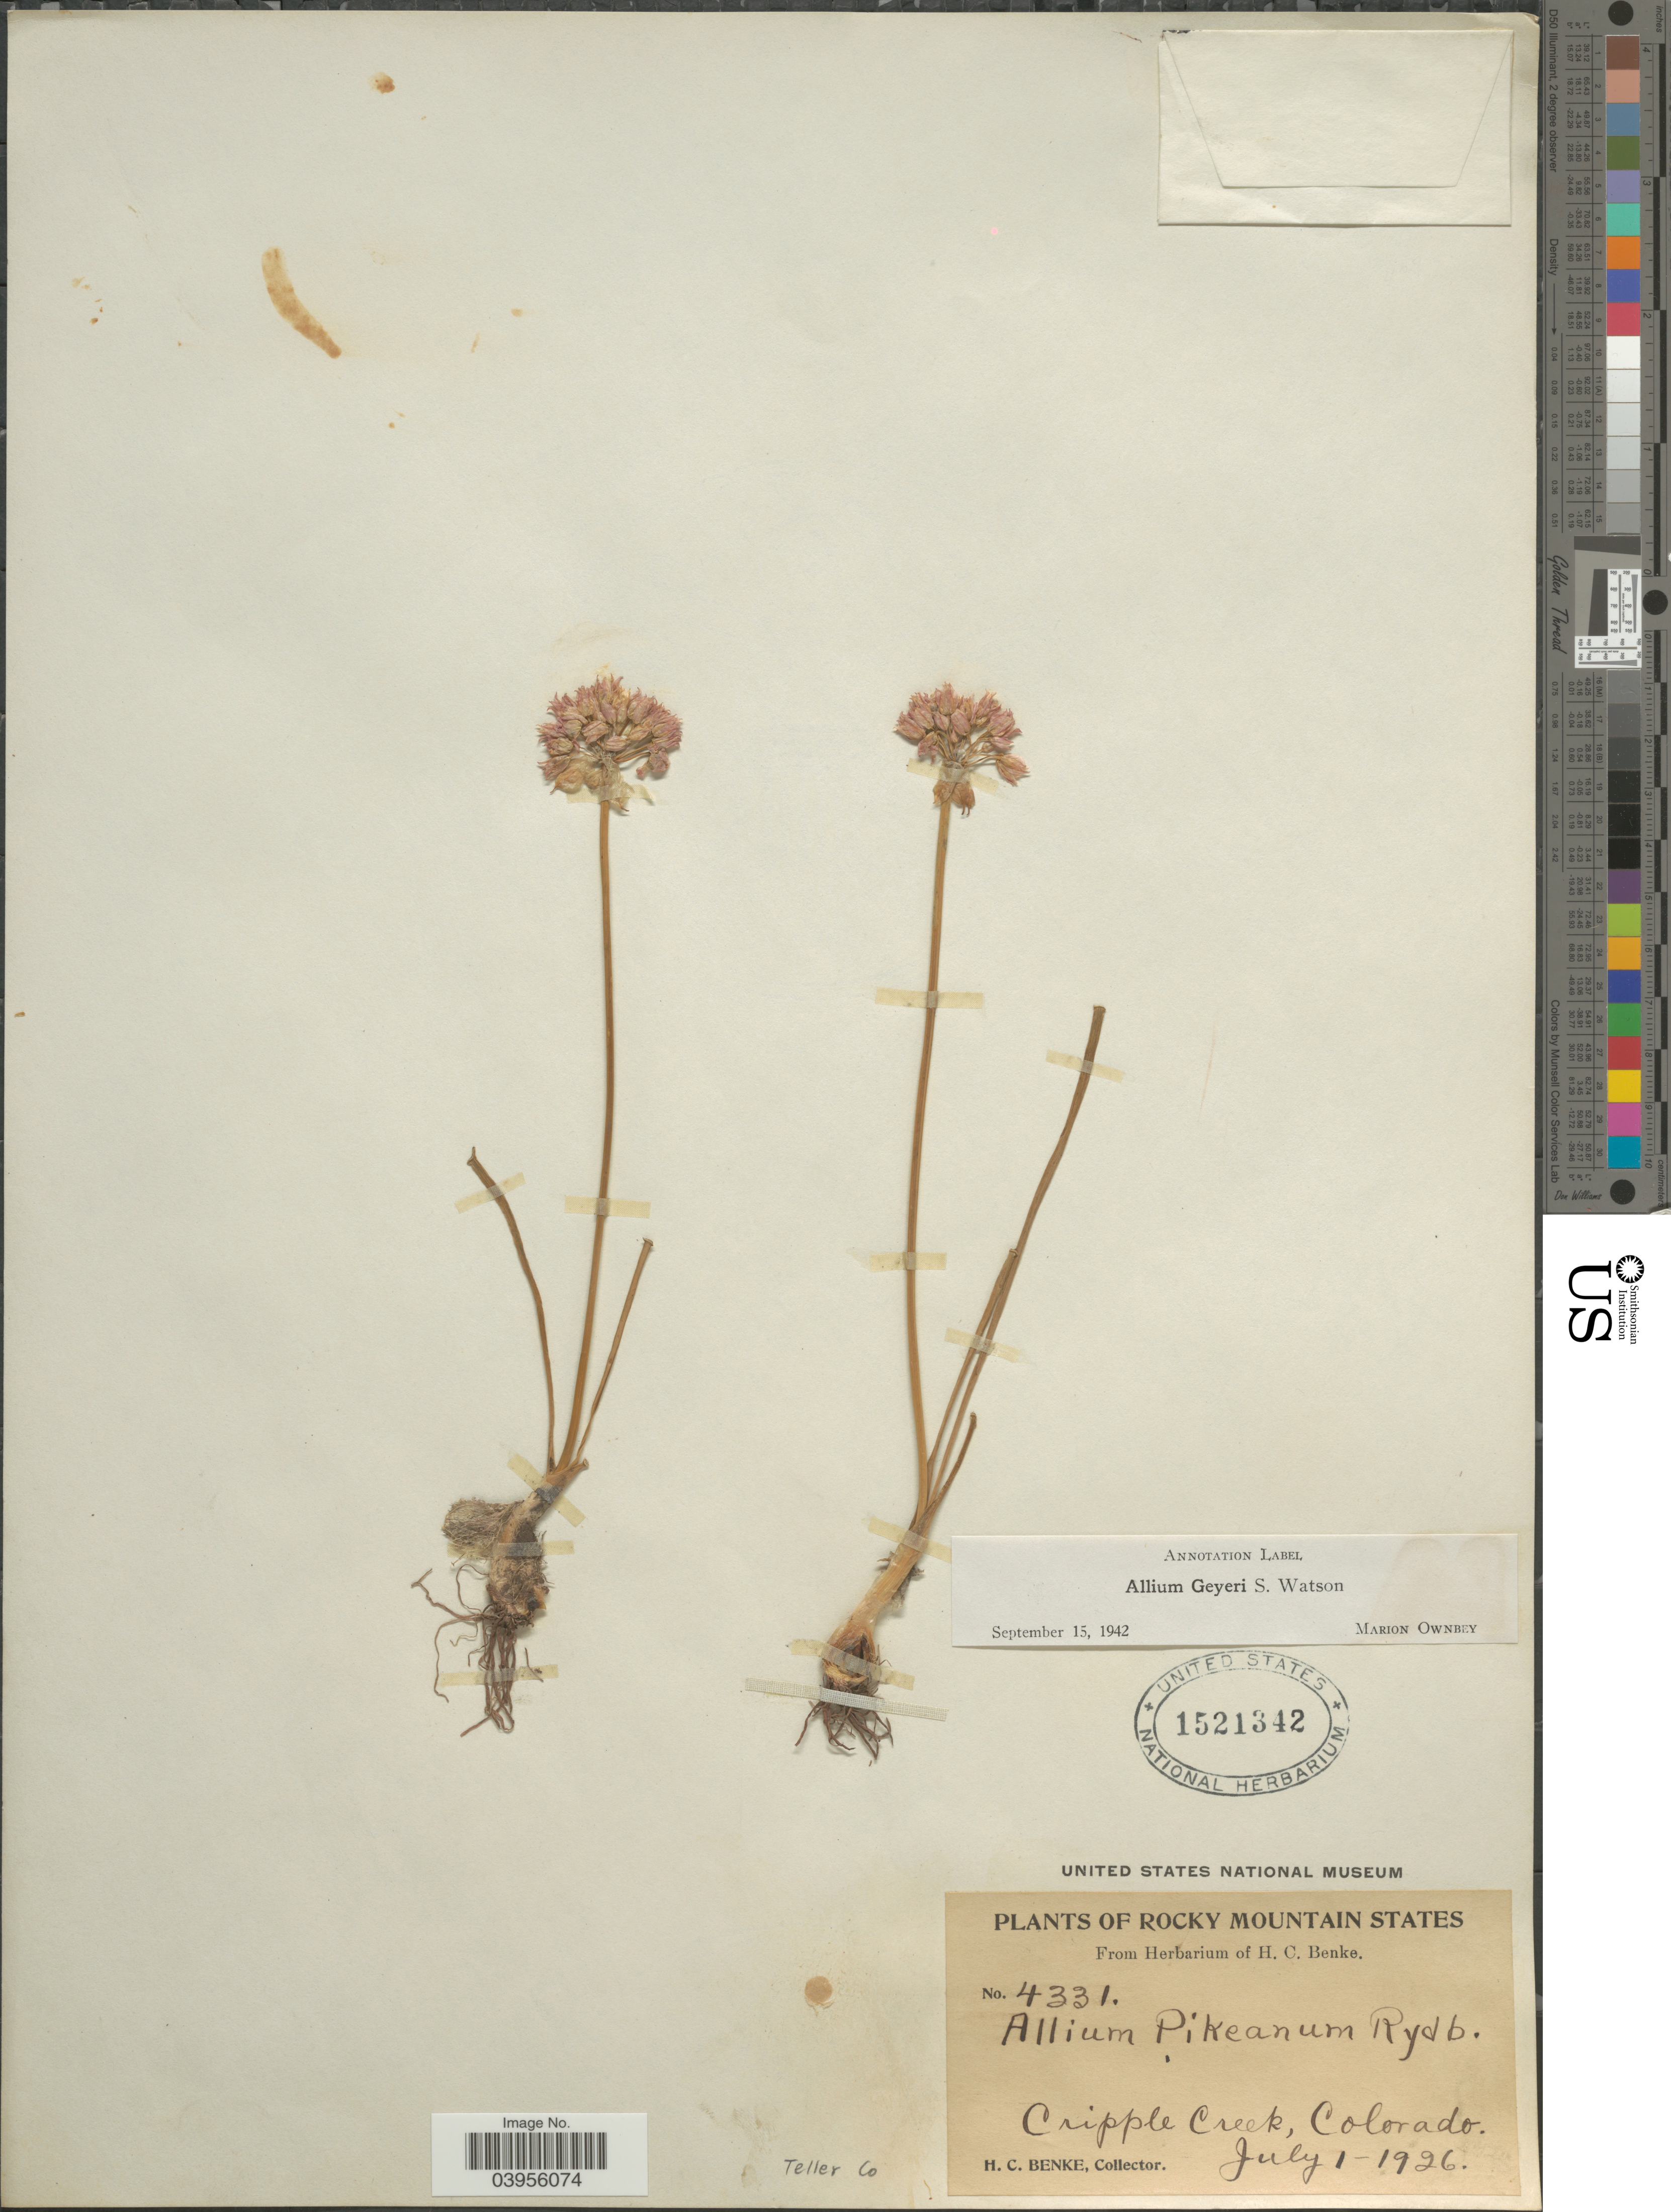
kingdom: Plantae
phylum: Tracheophyta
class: Liliopsida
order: Asparagales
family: Amaryllidaceae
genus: Allium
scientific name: Allium geyeri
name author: S. Watson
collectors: H. Benke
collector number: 4331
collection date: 1926-07-01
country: United States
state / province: Colorado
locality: Rocky Mountain States. Cripple Creek. Teller Co.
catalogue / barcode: US 1521342